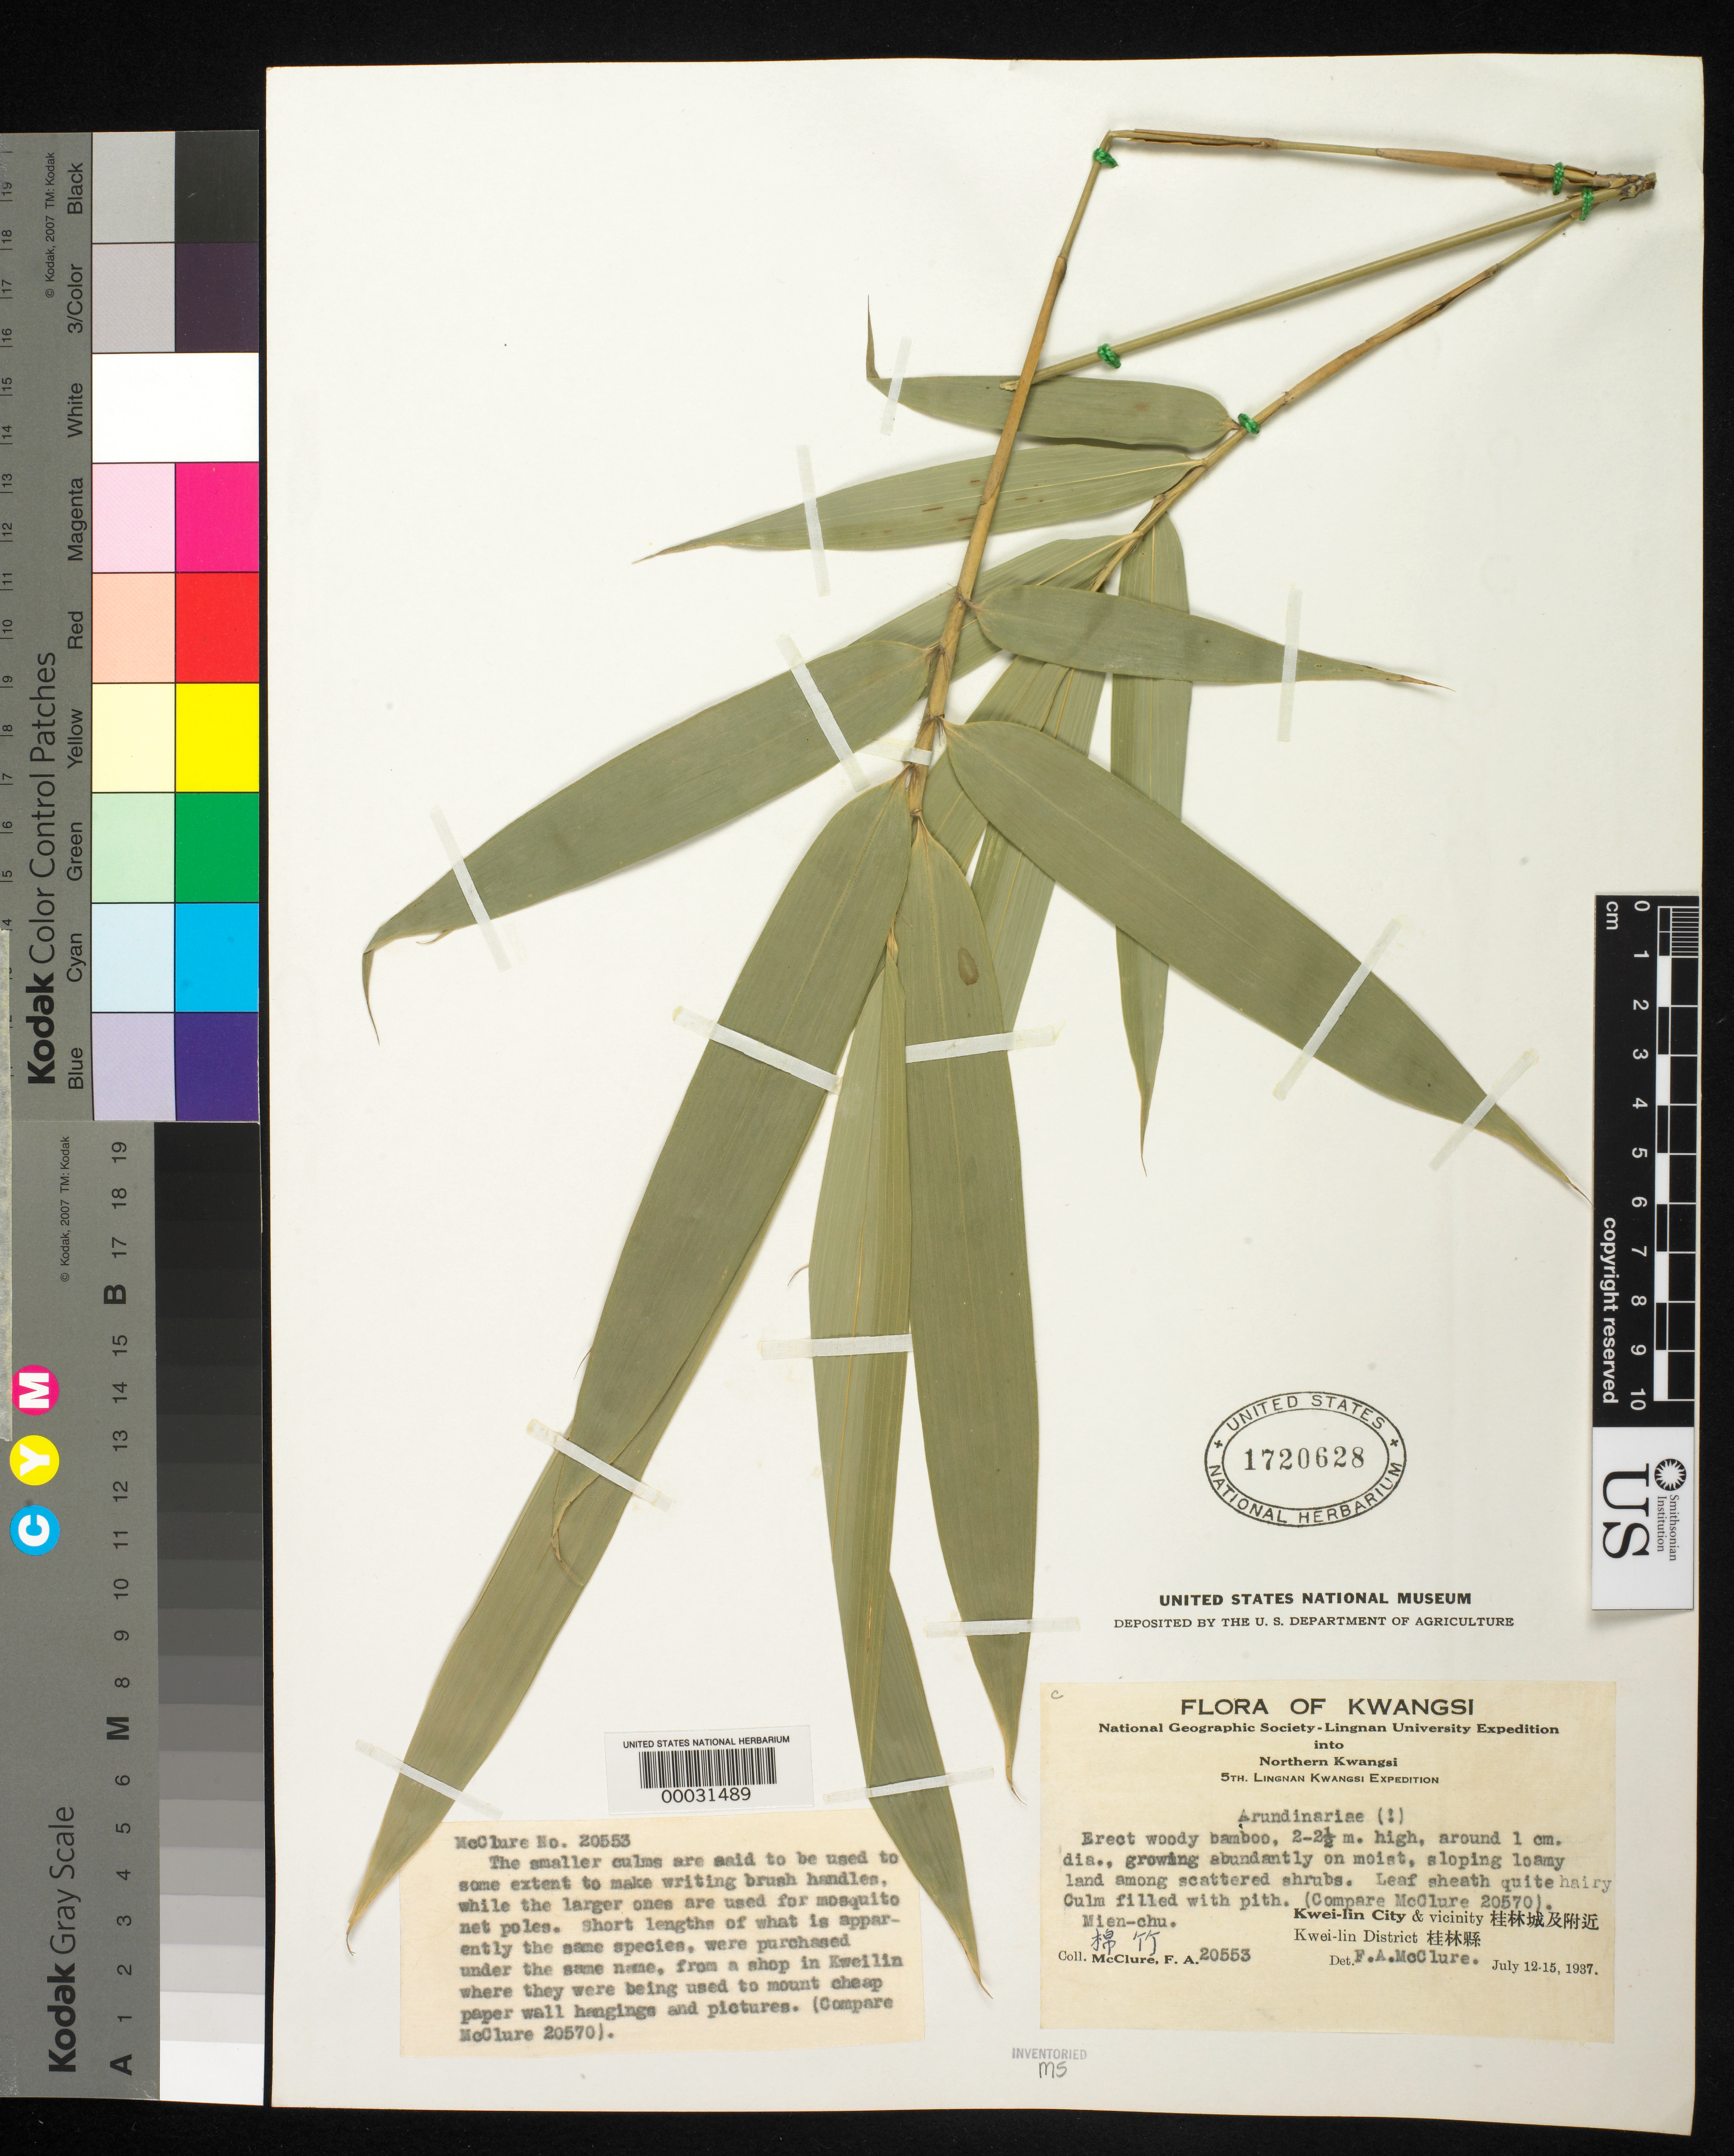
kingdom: Plantae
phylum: Tracheophyta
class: Liliopsida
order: Poales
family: Poaceae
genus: Arundinaria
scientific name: Arundinaria sp.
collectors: A. S. Hitchcock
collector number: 20553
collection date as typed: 12 Jul 1937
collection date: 1937-07-12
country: China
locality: Kwei-lin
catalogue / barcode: US 1720628